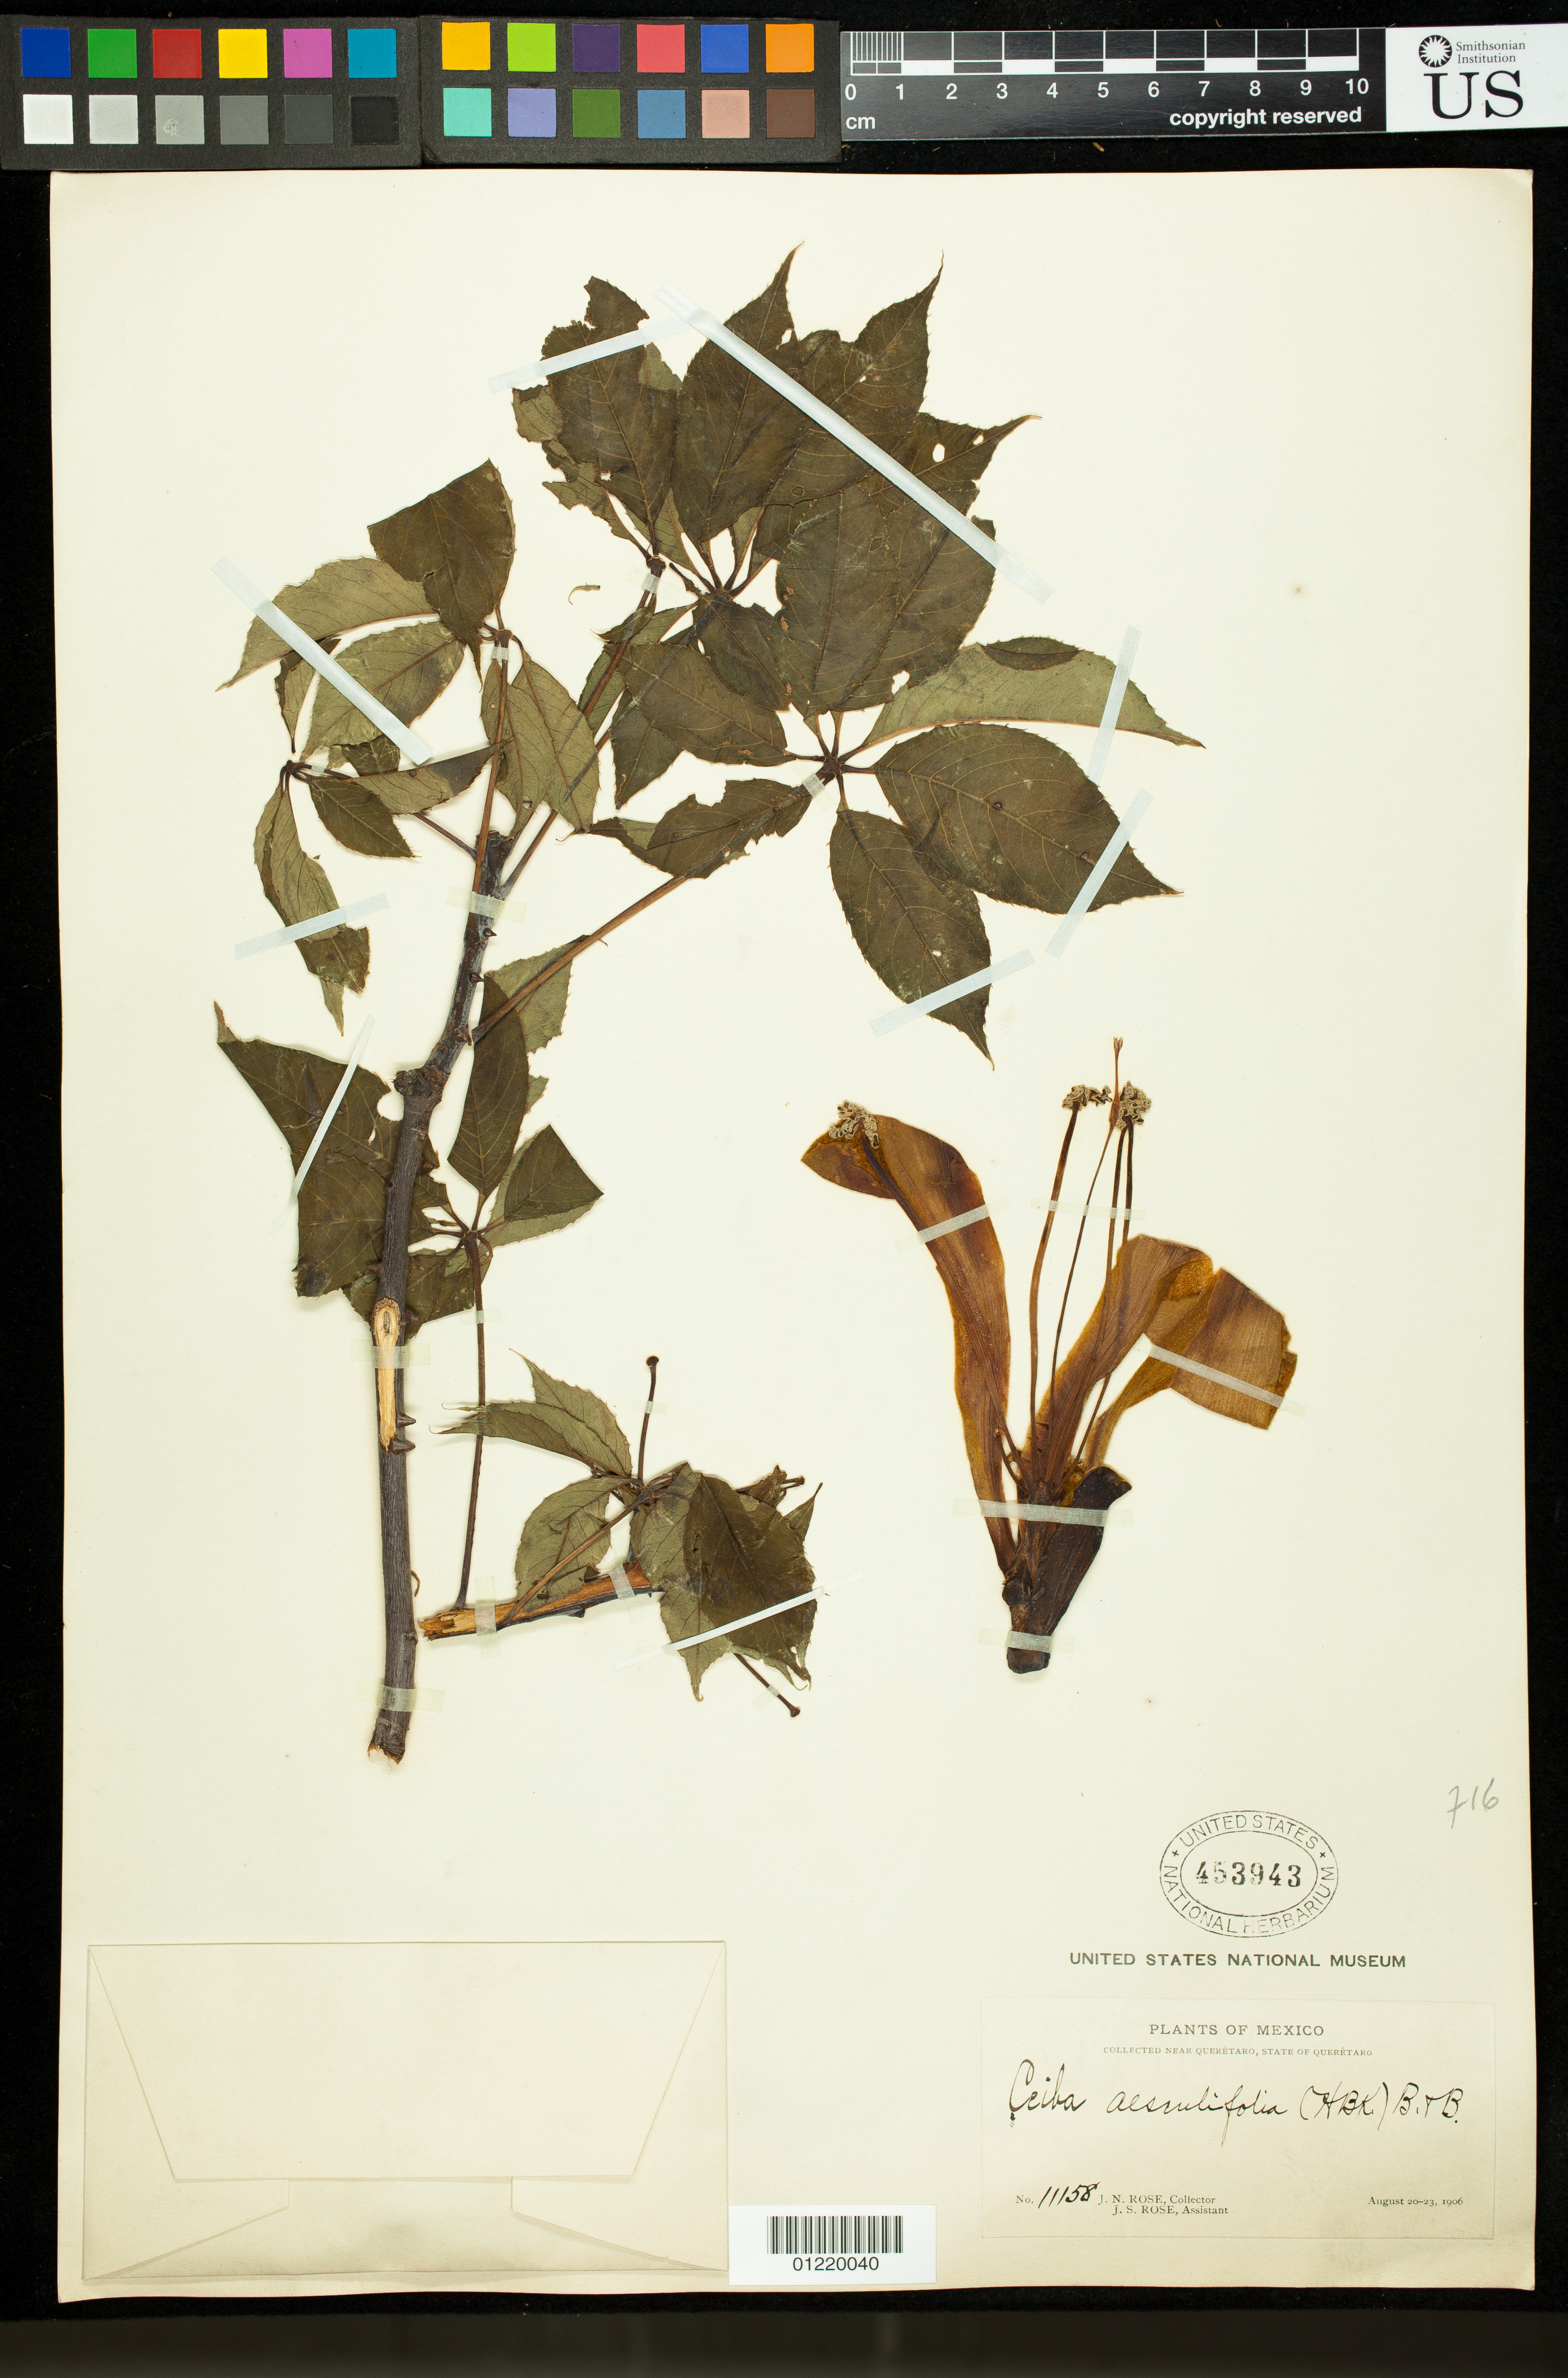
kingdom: Plantae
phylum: Tracheophyta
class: Magnoliopsida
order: Malvales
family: Malvaceae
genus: Ceiba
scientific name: Ceiba aesculifolia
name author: (Kunth) Britten & Baker f.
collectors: J. N. Rose & J. S. Rose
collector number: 11158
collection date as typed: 1906-08-20/1906-08-23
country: Mexico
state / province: Querétaro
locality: near Querétaro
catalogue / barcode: US 453943